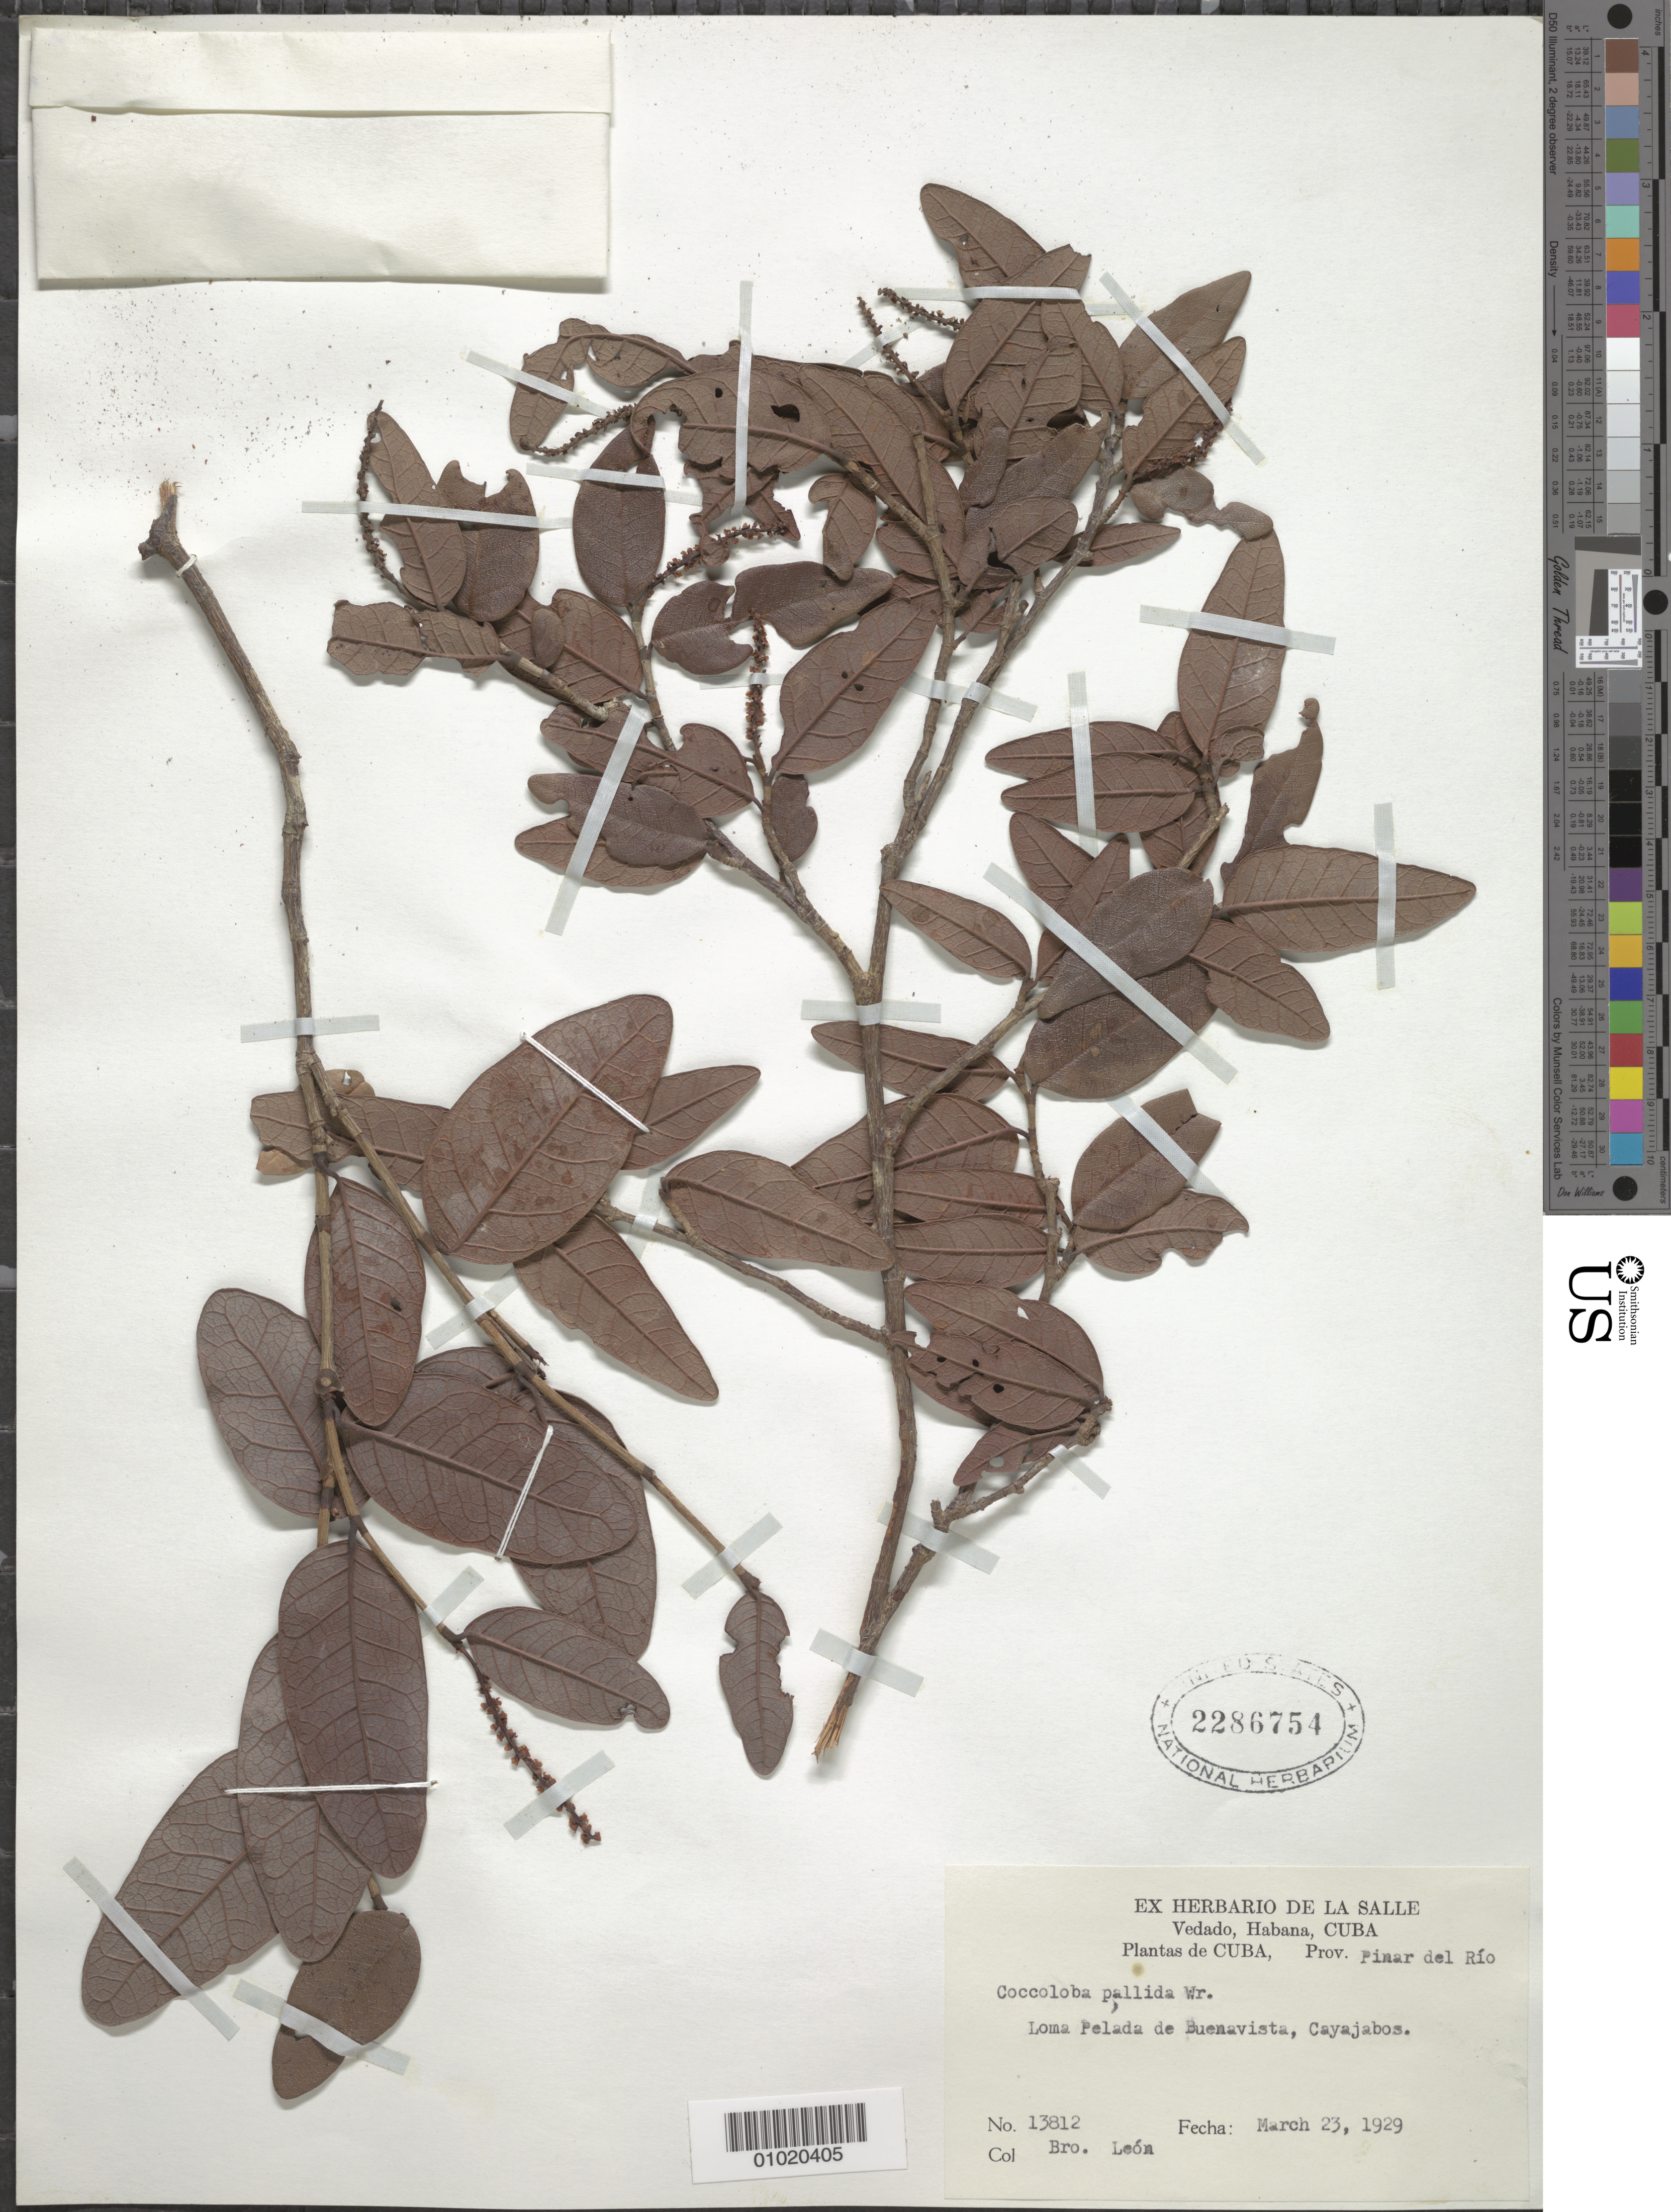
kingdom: Plantae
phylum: Tracheophyta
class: Magnoliopsida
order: Caryophyllales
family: Polygonaceae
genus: Coccoloba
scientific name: Coccoloba pallida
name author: C. Wright ex Griseb.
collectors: Bro. León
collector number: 13812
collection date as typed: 23 Mar 1929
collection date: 1929-03-23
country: Cuba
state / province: Pinar del Rio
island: Cuba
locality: Loma Pelada de Buenavista, Cayajabos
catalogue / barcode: US 2286754